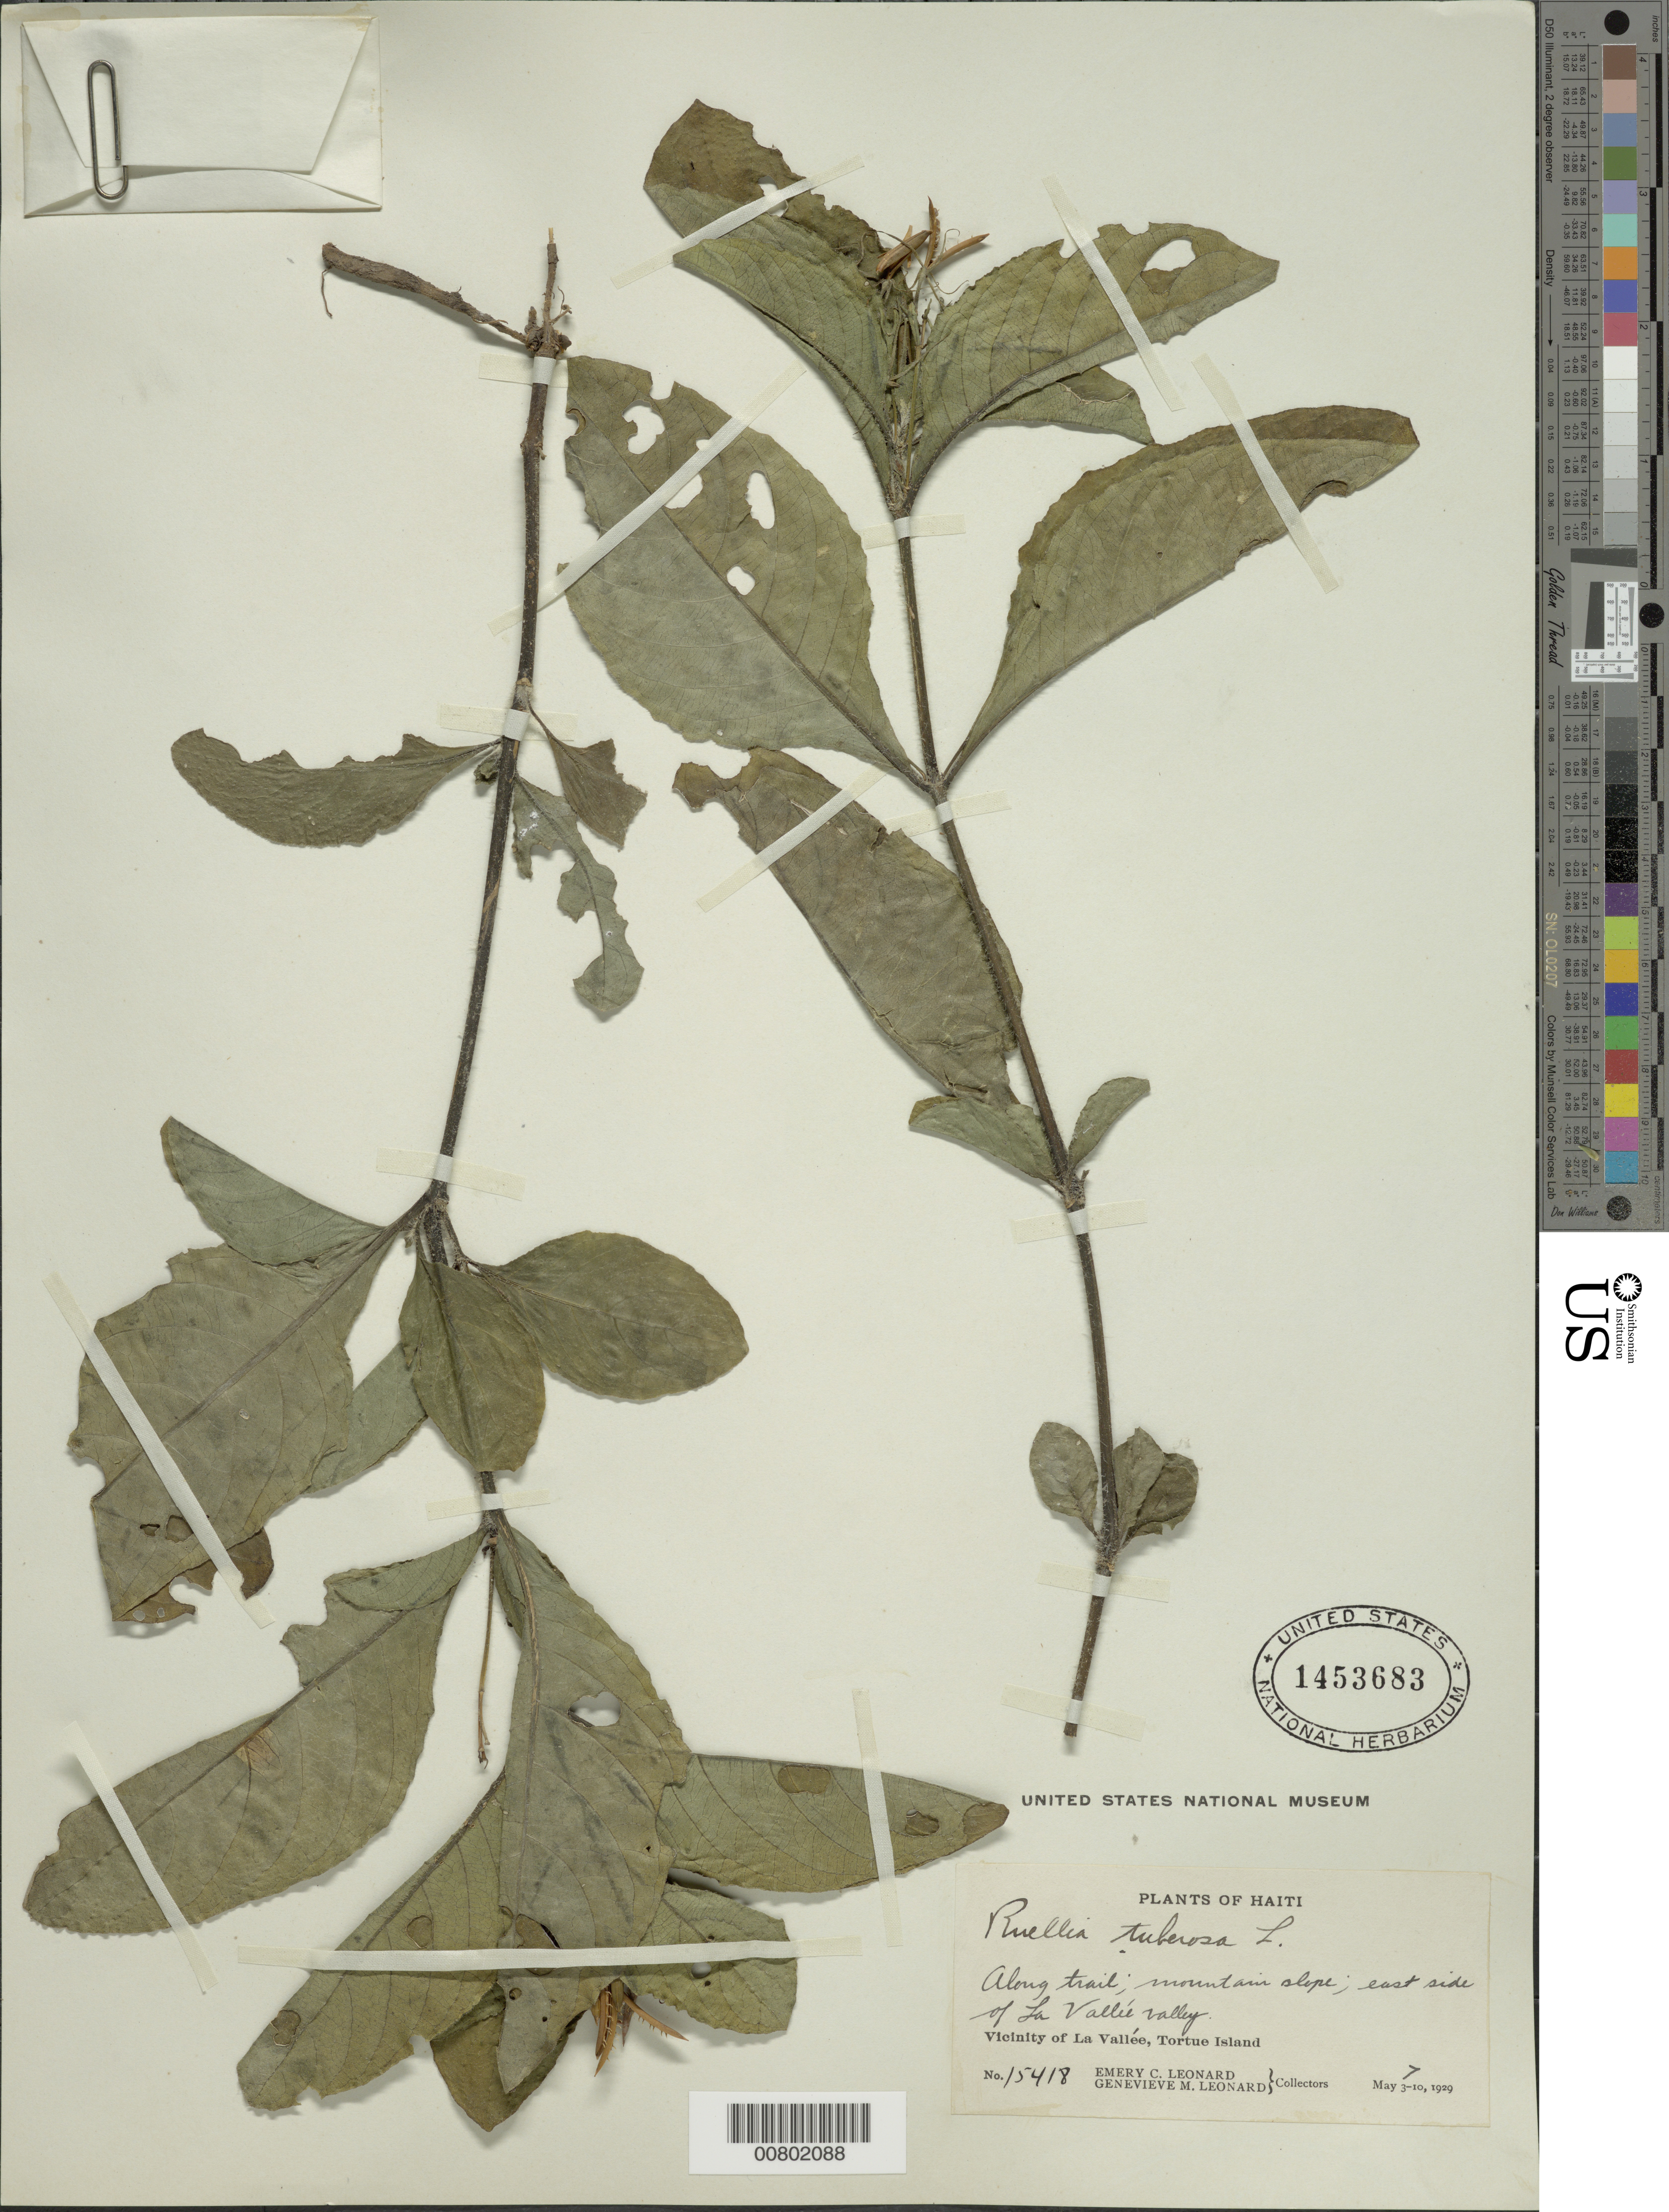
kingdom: Plantae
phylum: Tracheophyta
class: Magnoliopsida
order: Lamiales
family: Acanthaceae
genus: Ruellia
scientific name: Ruellia tuberosa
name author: L.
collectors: E. C. Leonard & G. M. Leonard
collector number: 15418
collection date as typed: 07 May 1929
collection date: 1929-05-07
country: Haiti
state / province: Nord-Ouest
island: Île de la Tortue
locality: Vicinity of La Vallée, east side of La Vallée valley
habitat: Along trail of mountain slope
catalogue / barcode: US 1453683